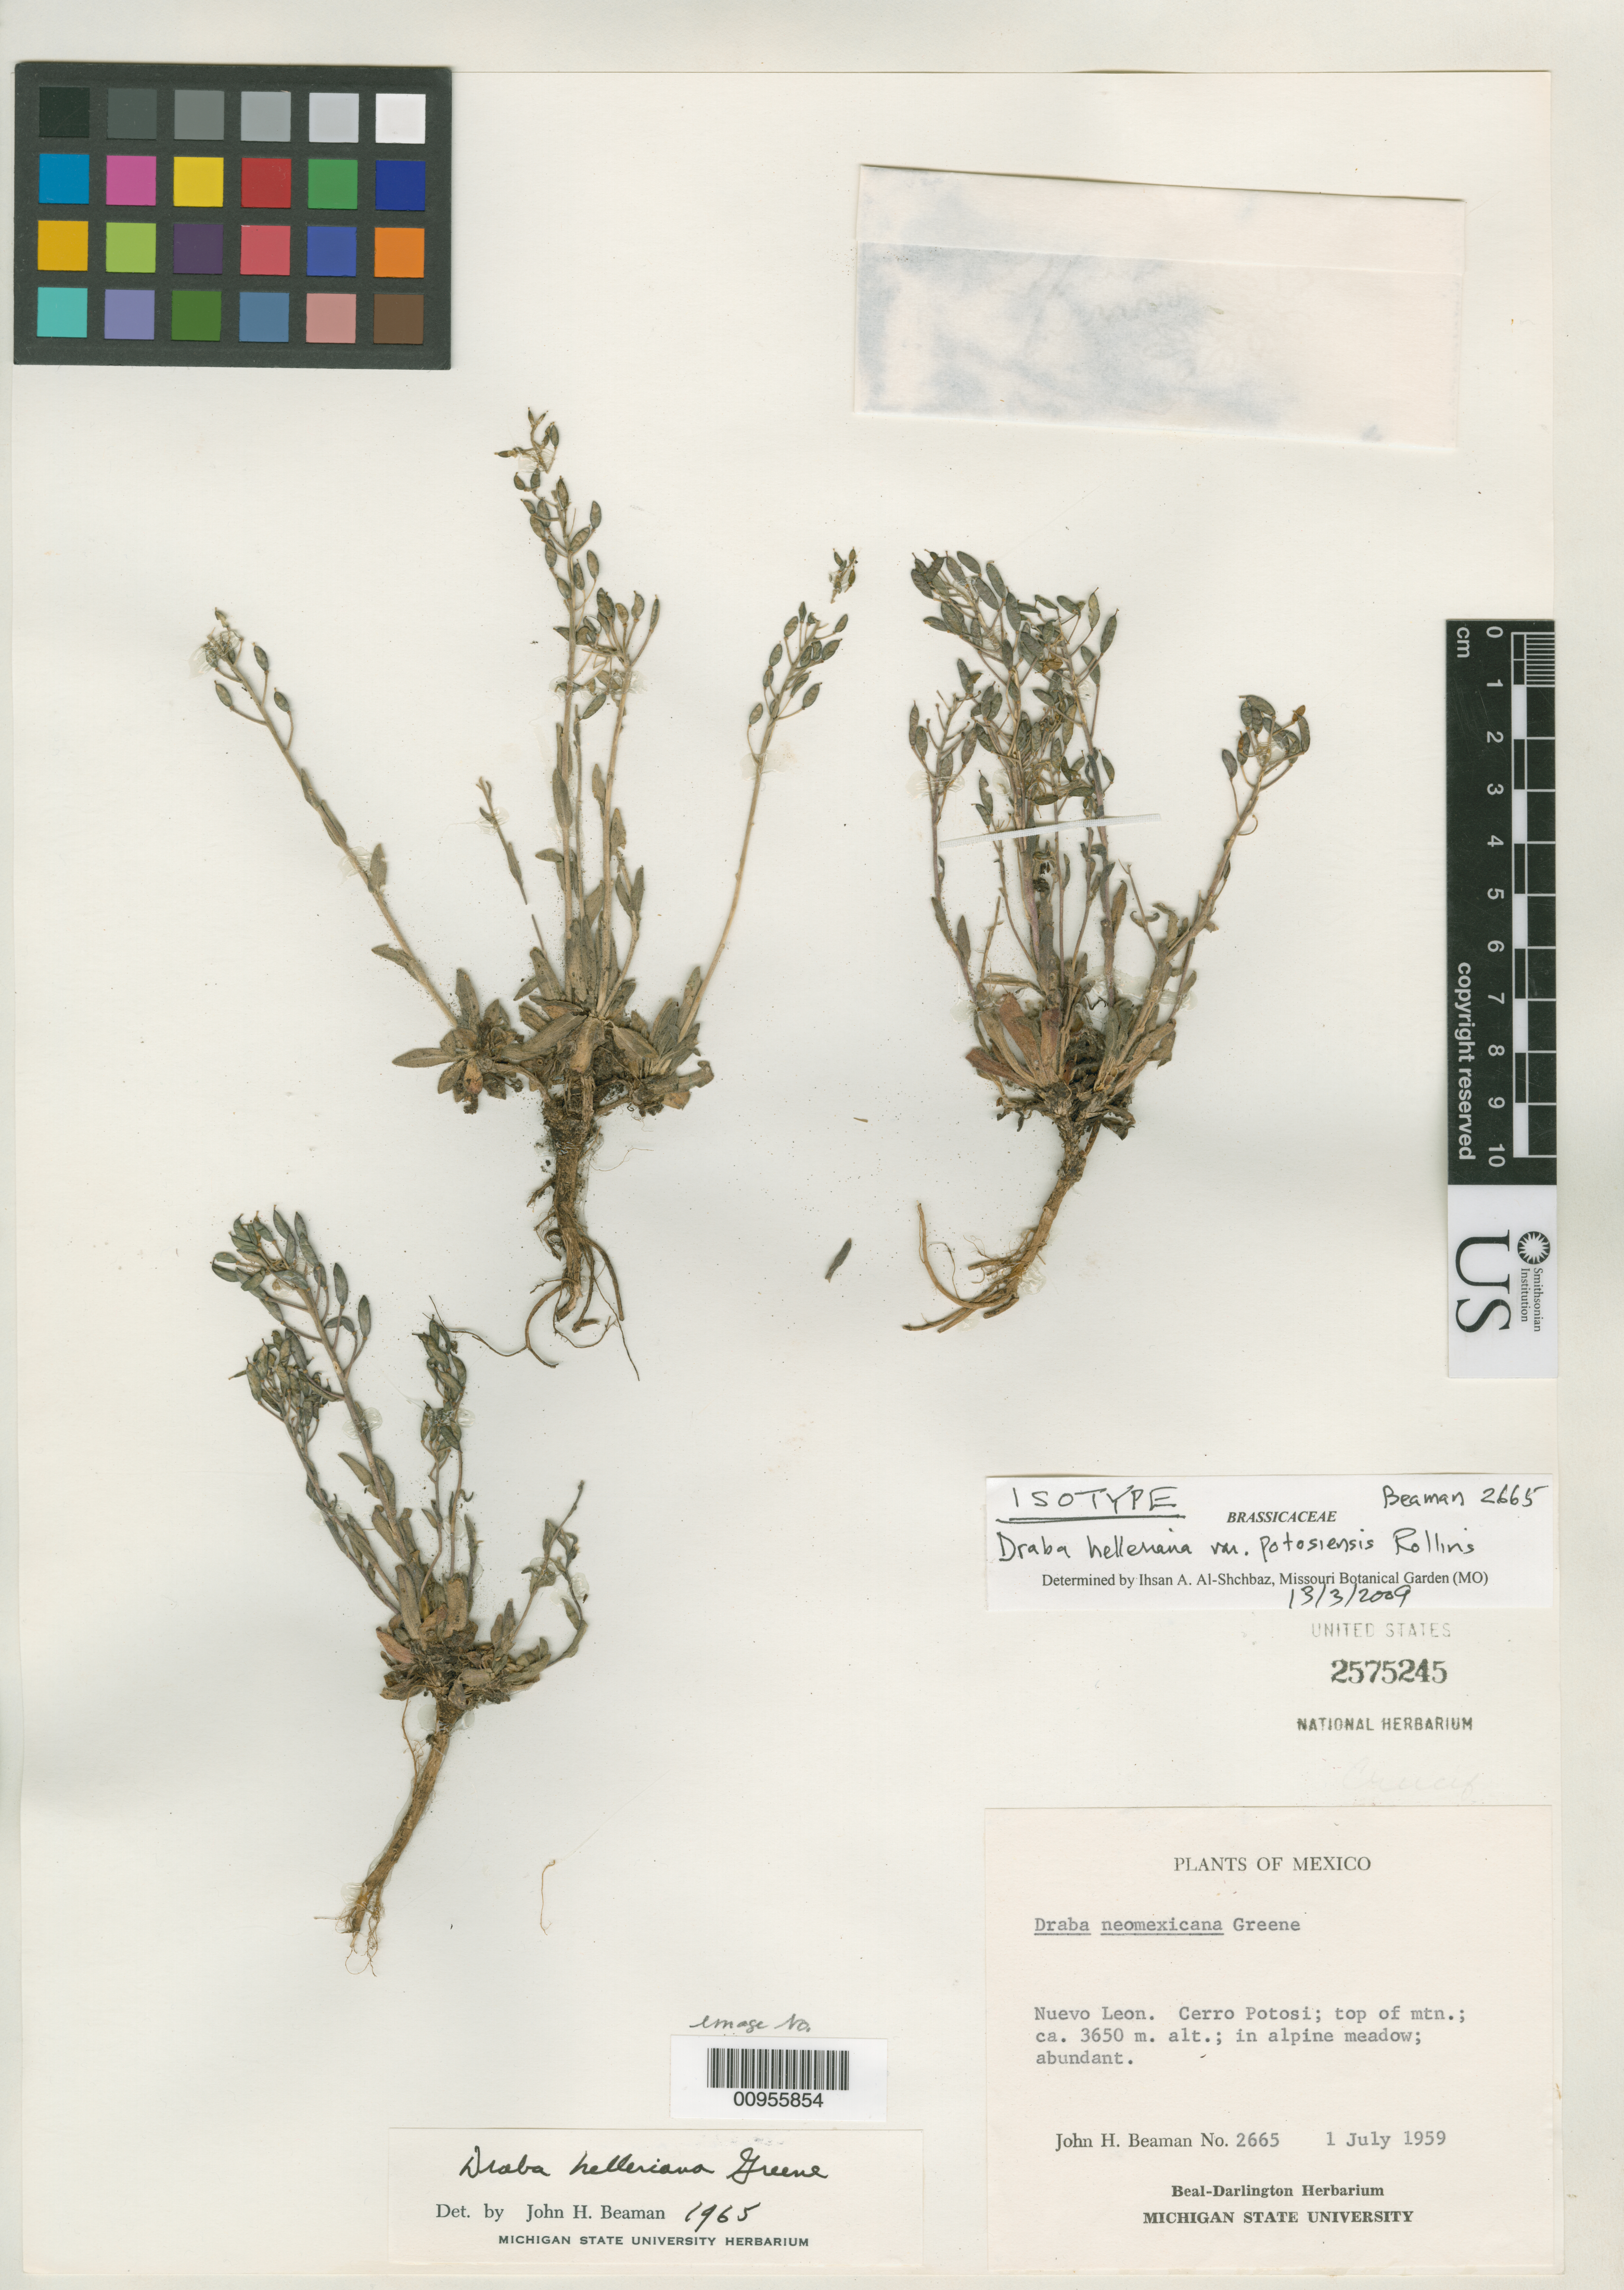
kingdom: Plantae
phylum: Tracheophyta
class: Magnoliopsida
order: Brassicales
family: Brassicaceae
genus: Draba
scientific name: Draba helleriana var. potosiana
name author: Rollins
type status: Isotype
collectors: J. H. Beaman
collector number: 2665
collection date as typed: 01 Jul 1959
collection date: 1959-07-01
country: Mexico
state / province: Nuevo León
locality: Nuevo Leon. Cerro Potosi; top of mtn.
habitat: In alpine meadow.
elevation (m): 1113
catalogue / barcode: US 2575245